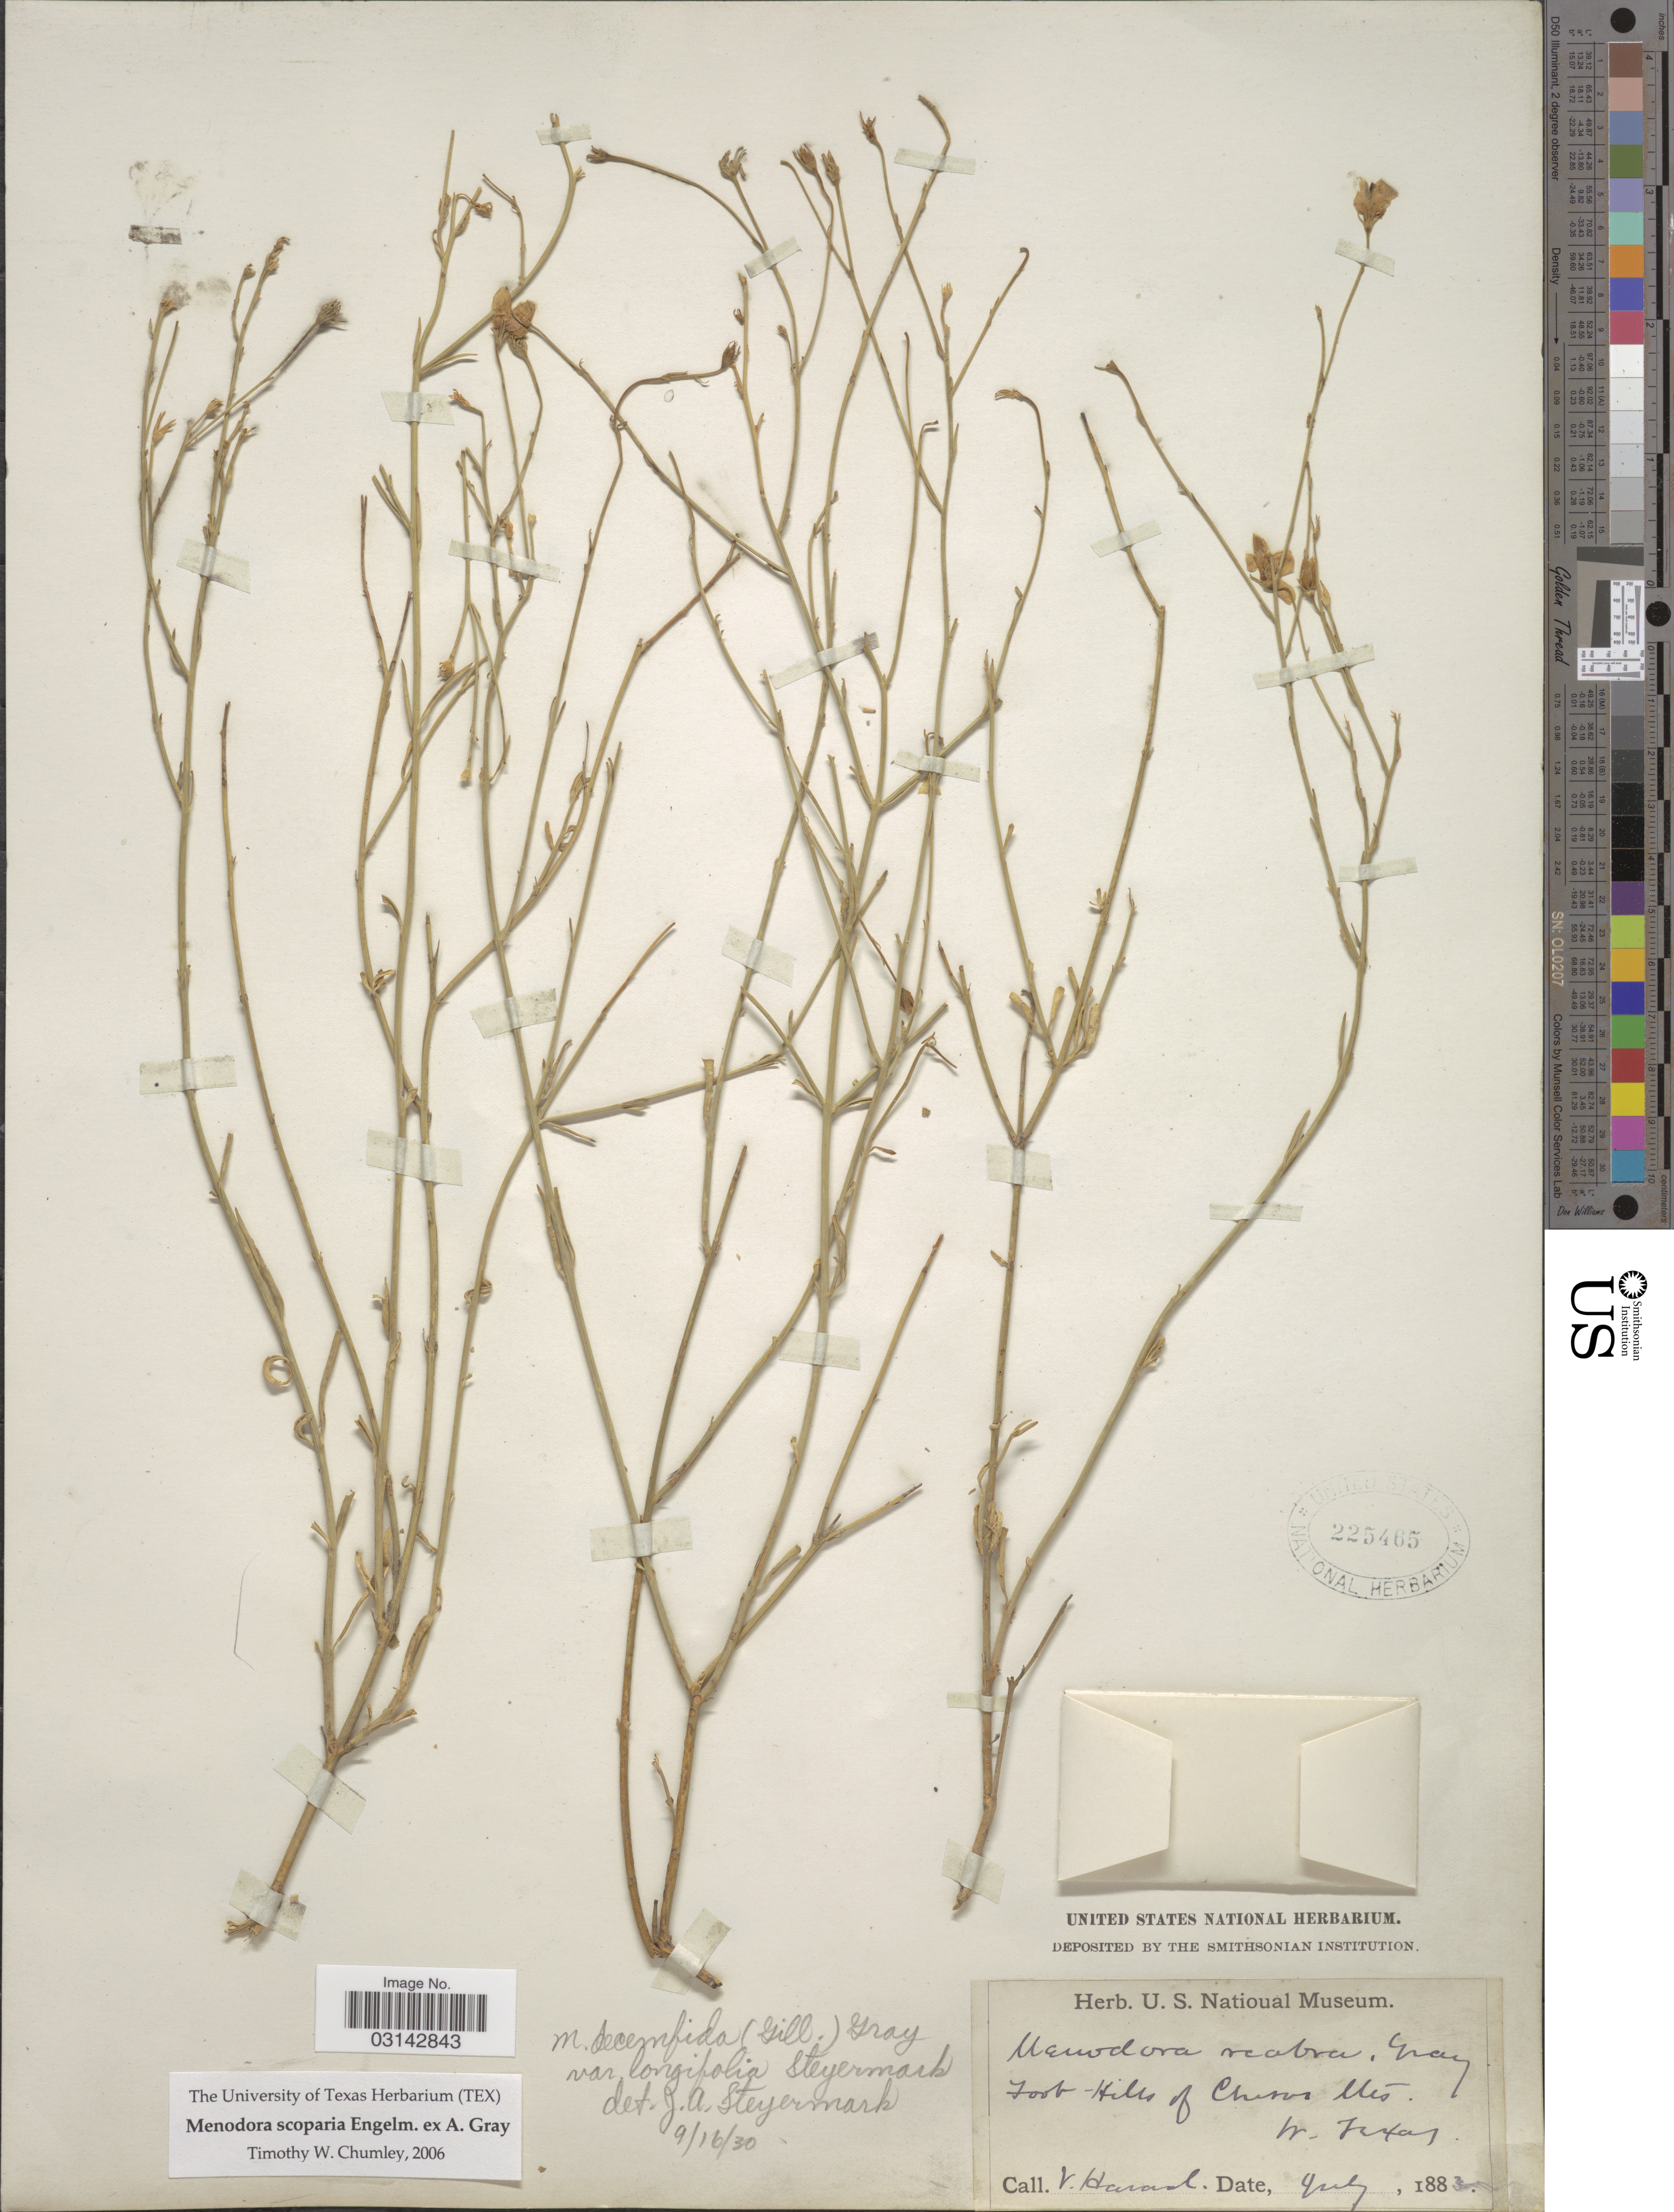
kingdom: Plantae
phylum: Tracheophyta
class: Magnoliopsida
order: Lamiales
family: Oleaceae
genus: Menodora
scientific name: Menodora scoparia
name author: Engelm. ex A. Gray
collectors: V. Havard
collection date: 1883-07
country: United States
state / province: Texas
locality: Foot-Hills of Chisos Mts. W. Texas.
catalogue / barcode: US 225465